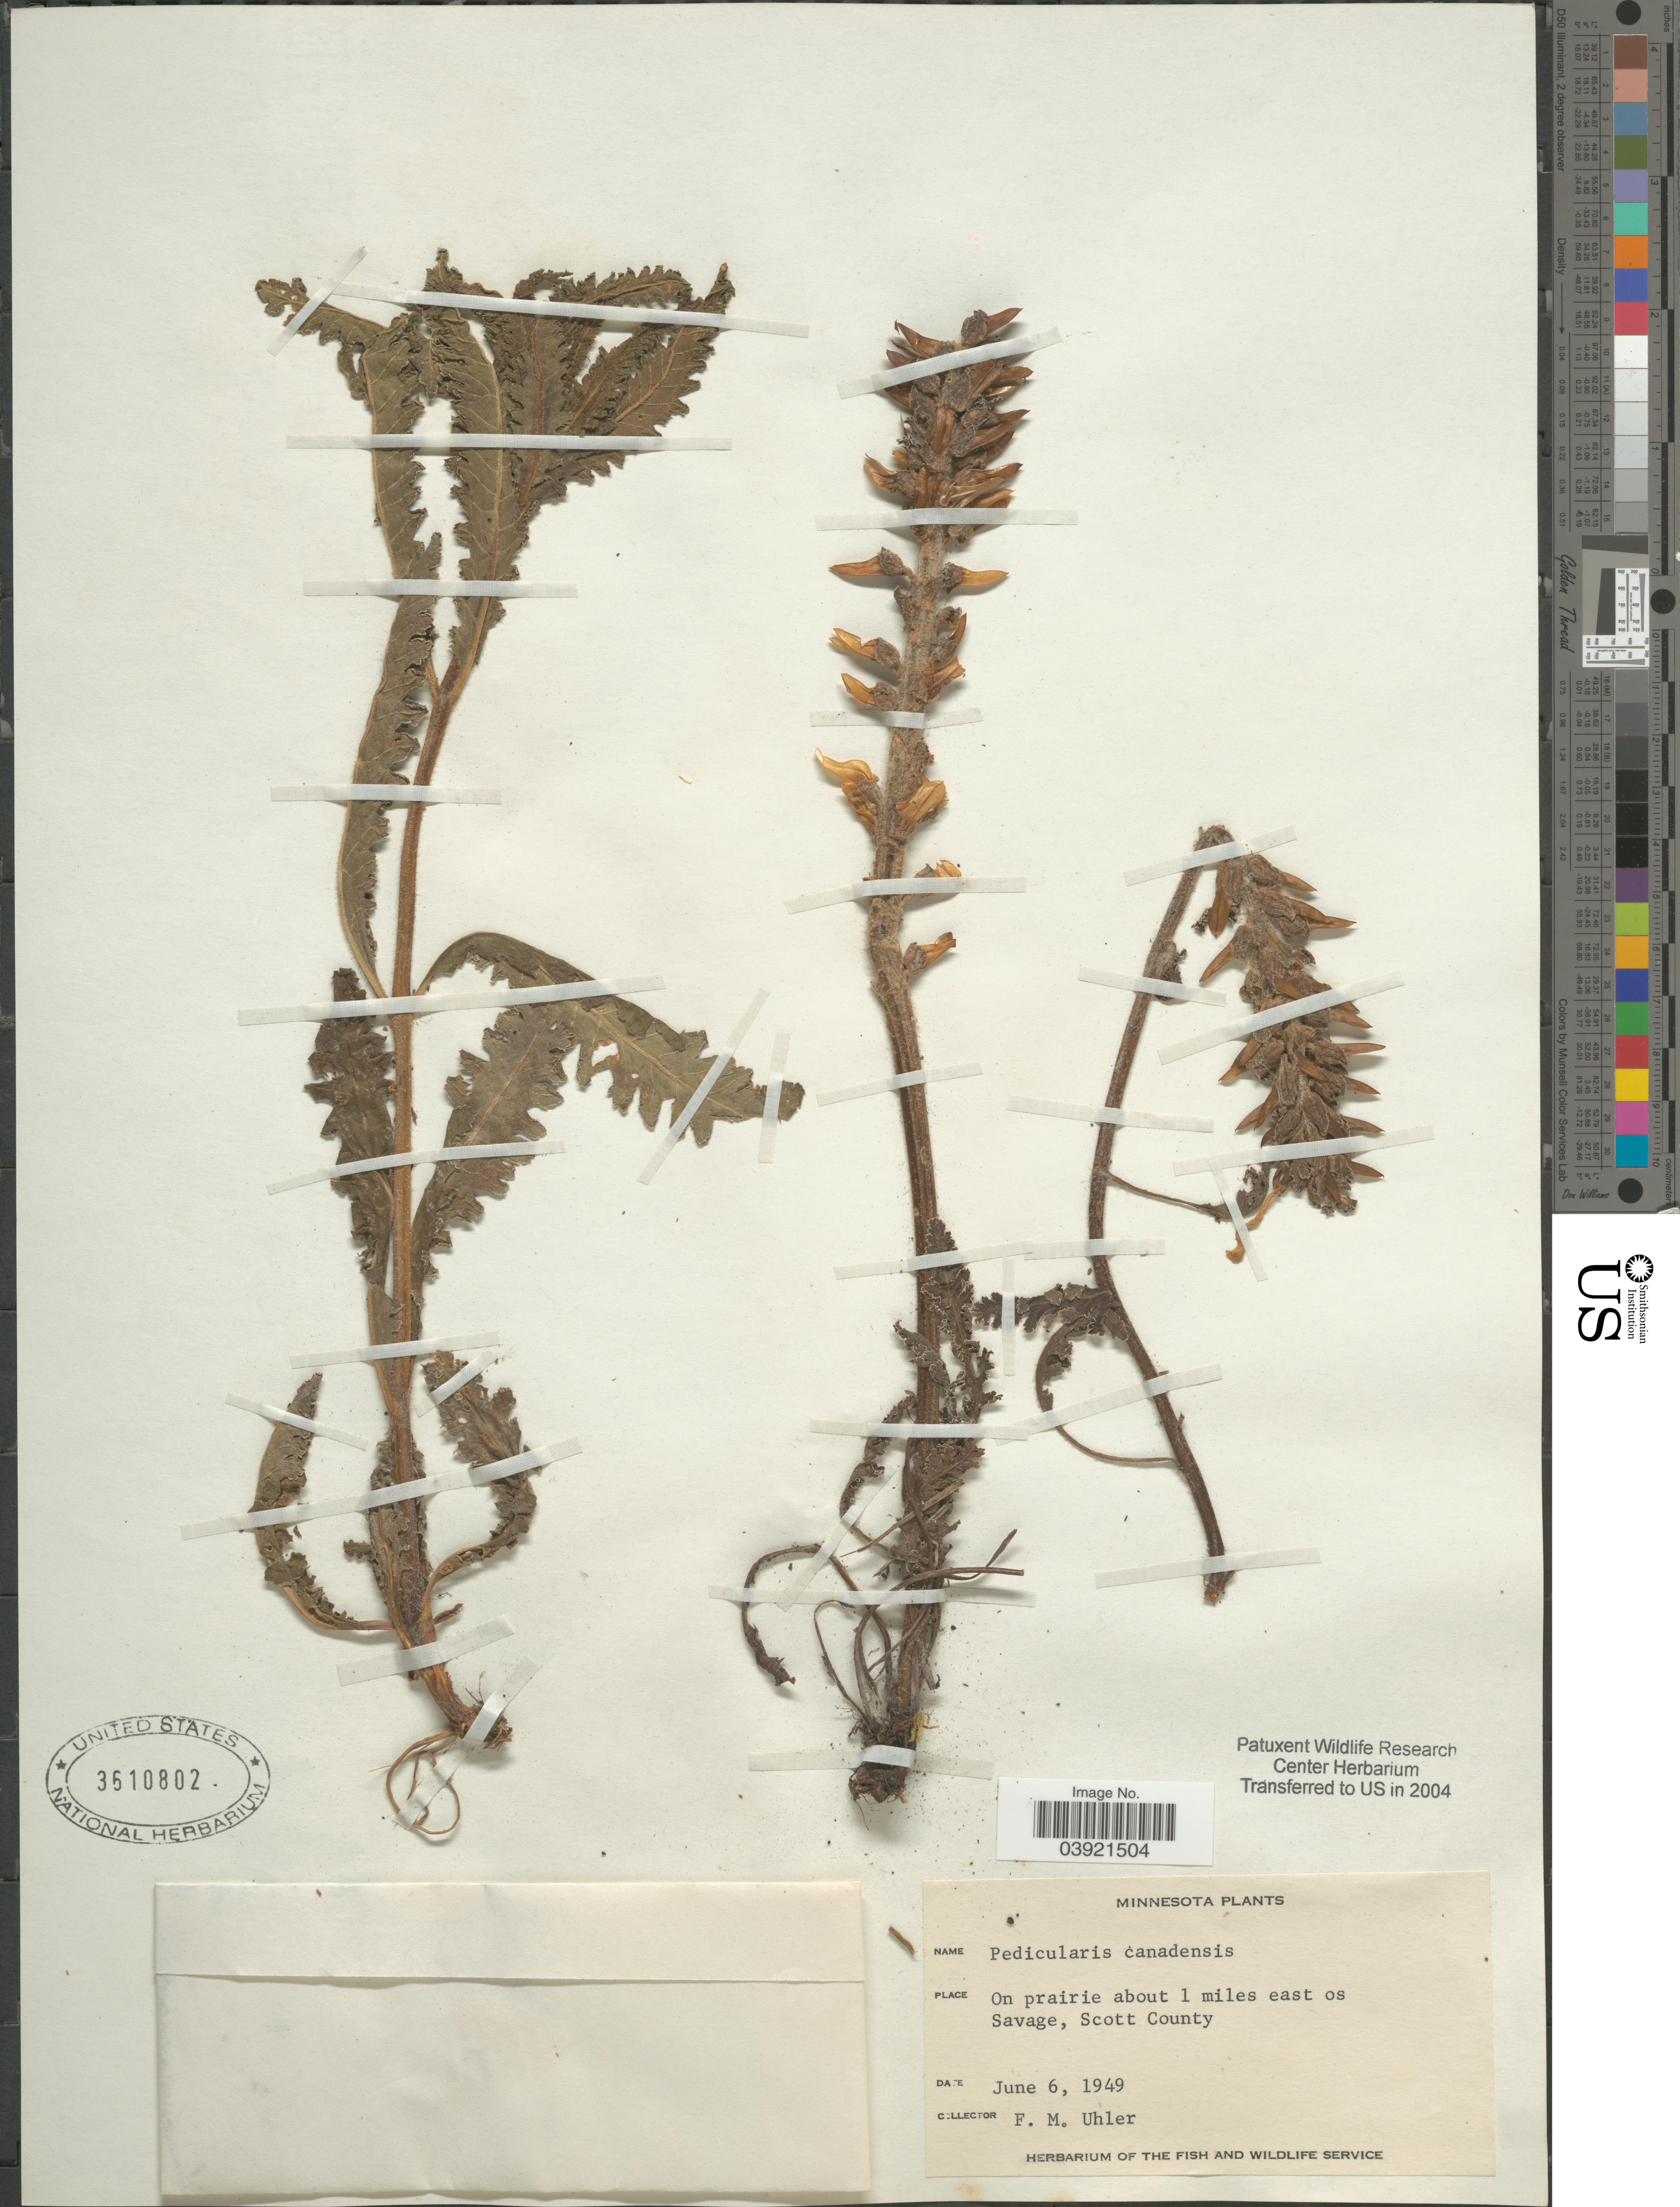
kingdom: Plantae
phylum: Tracheophyta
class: Magnoliopsida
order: Lamiales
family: Orobanchaceae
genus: Pedicularis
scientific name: Pedicularis canadensis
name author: L.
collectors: F. M. Uhler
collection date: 1949-06-06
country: United States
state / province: Minnesota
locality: About 1 miles east of Savage, Scott County.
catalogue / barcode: US 3610802